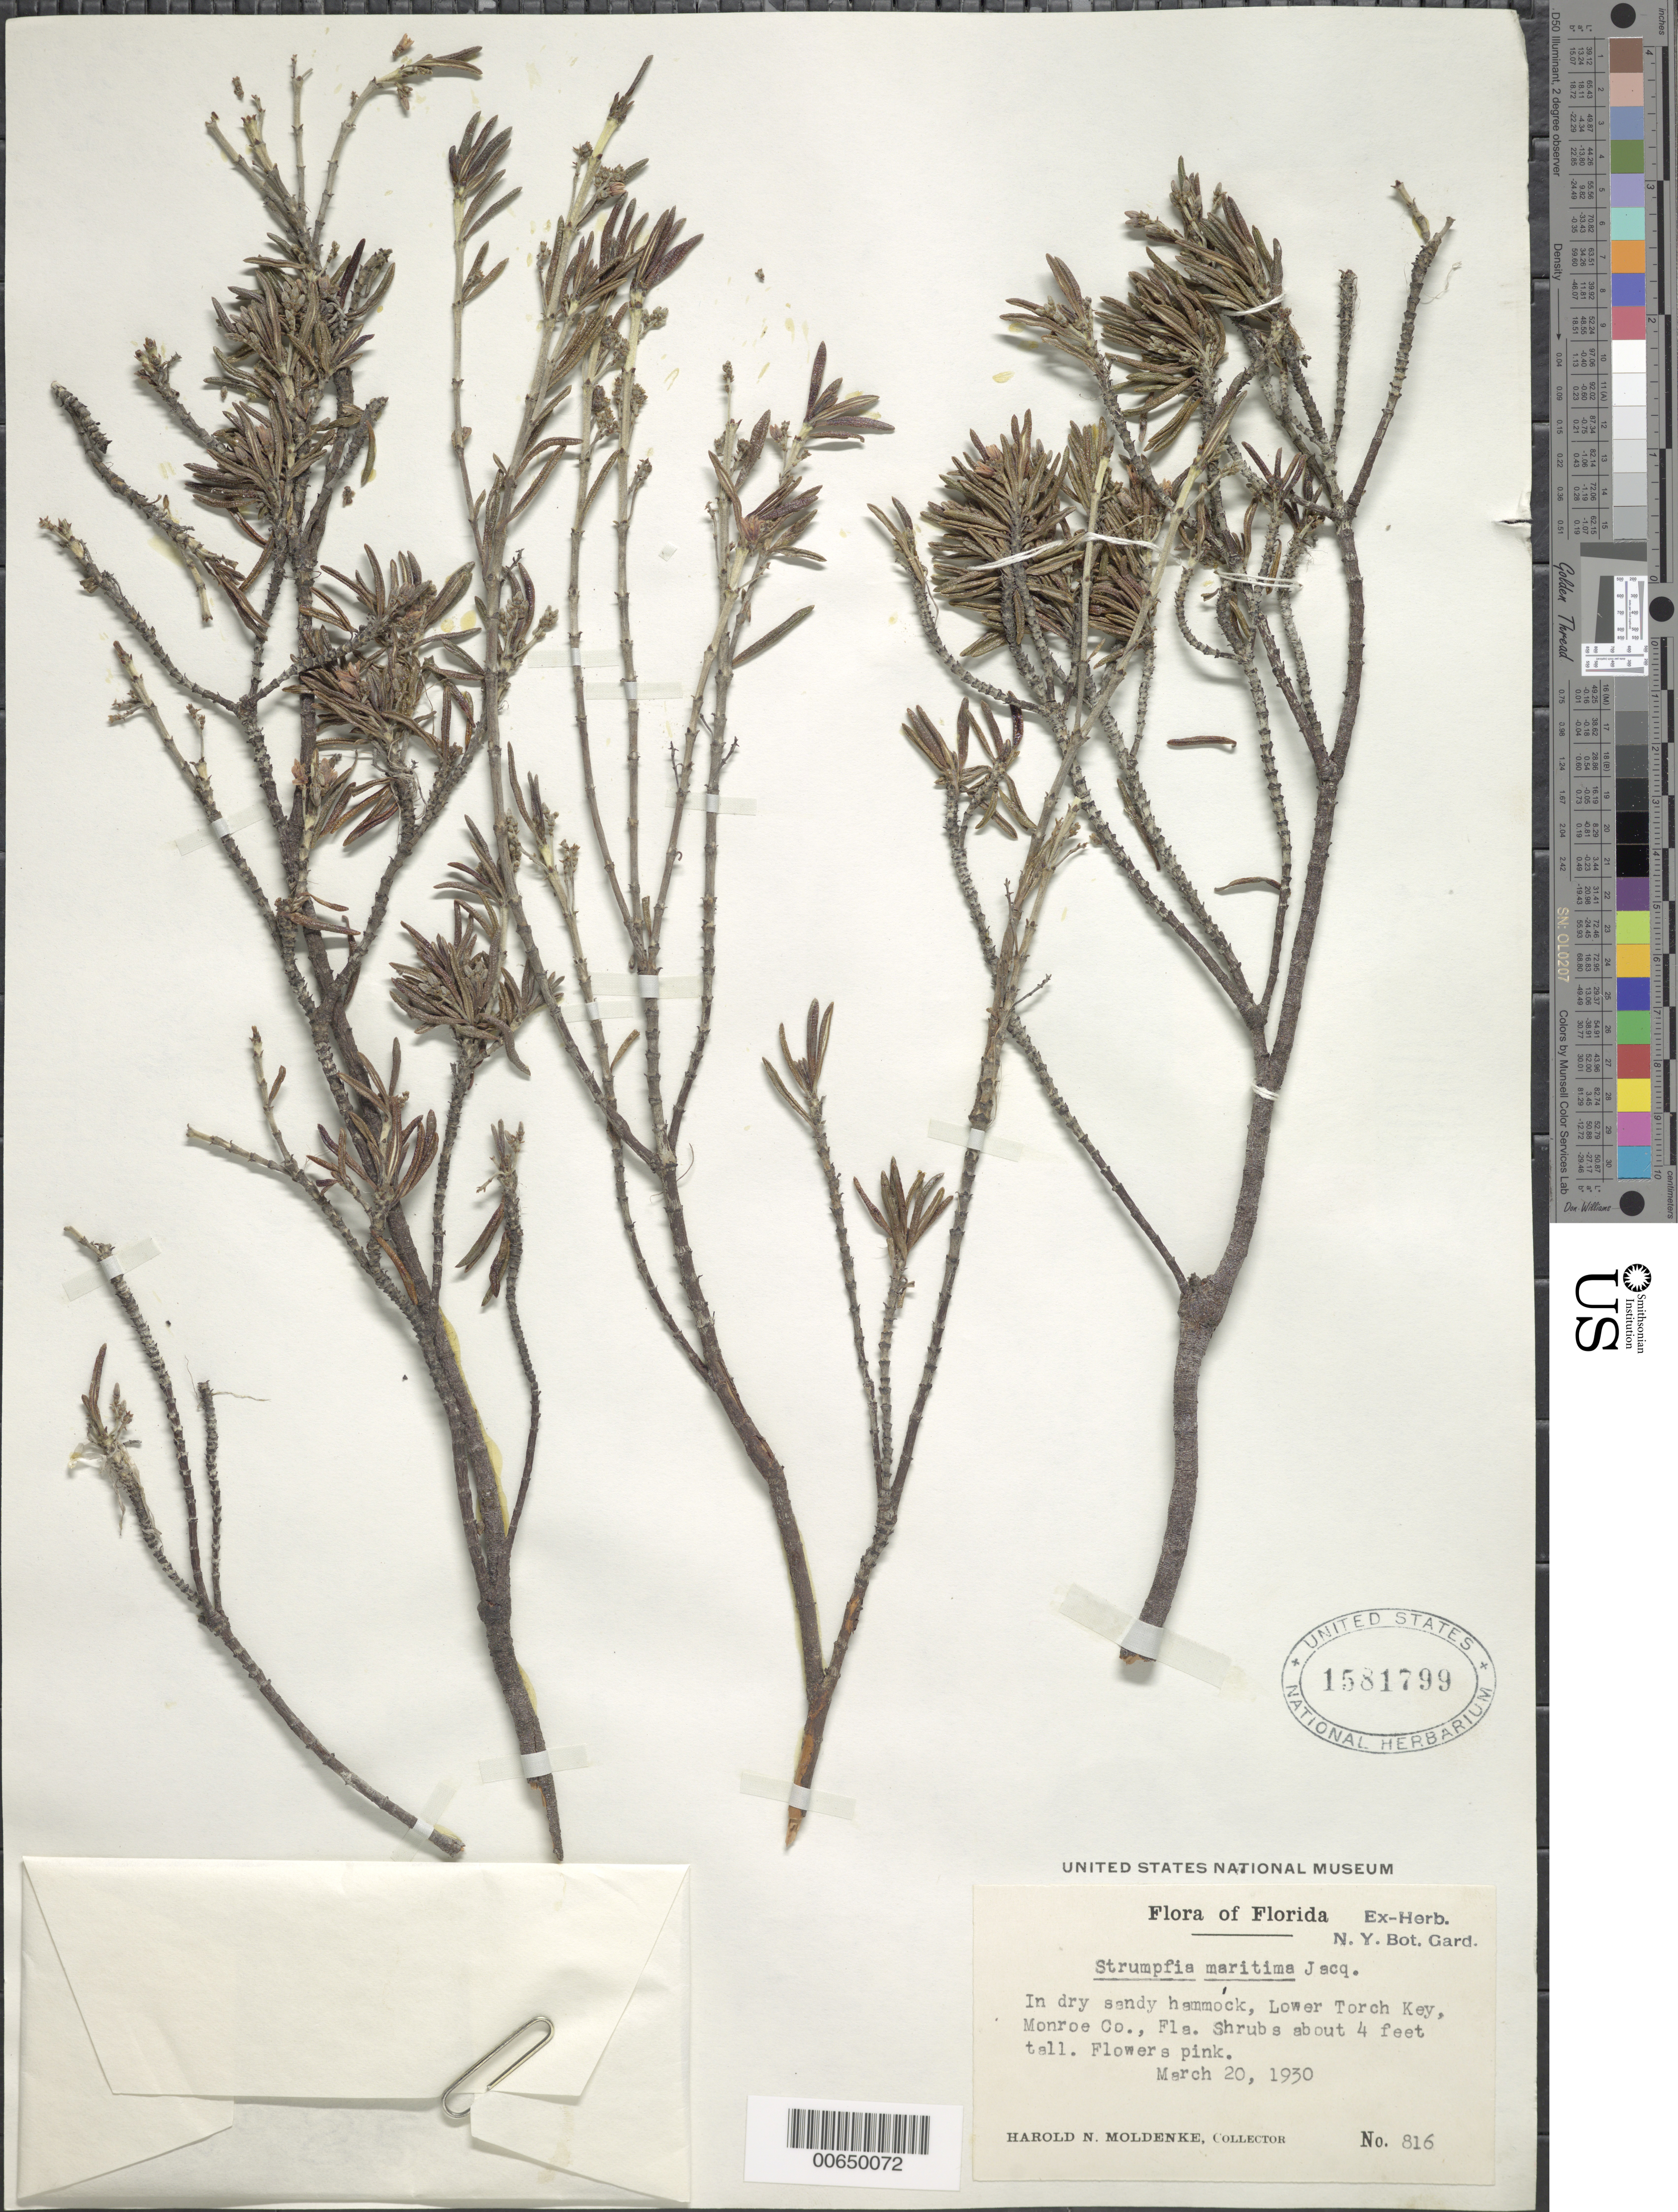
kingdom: Plantae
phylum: Tracheophyta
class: Magnoliopsida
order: Gentianales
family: Rubiaceae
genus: Strumpfia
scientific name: Strumpfia maritima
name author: Jacq.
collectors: H. N. Moldenke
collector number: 816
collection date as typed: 20 Mar 1930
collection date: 1930-03-20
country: United States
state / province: Florida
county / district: Monroe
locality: Lower Torch Key.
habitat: In dry sandy hammock.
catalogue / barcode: US 1581799